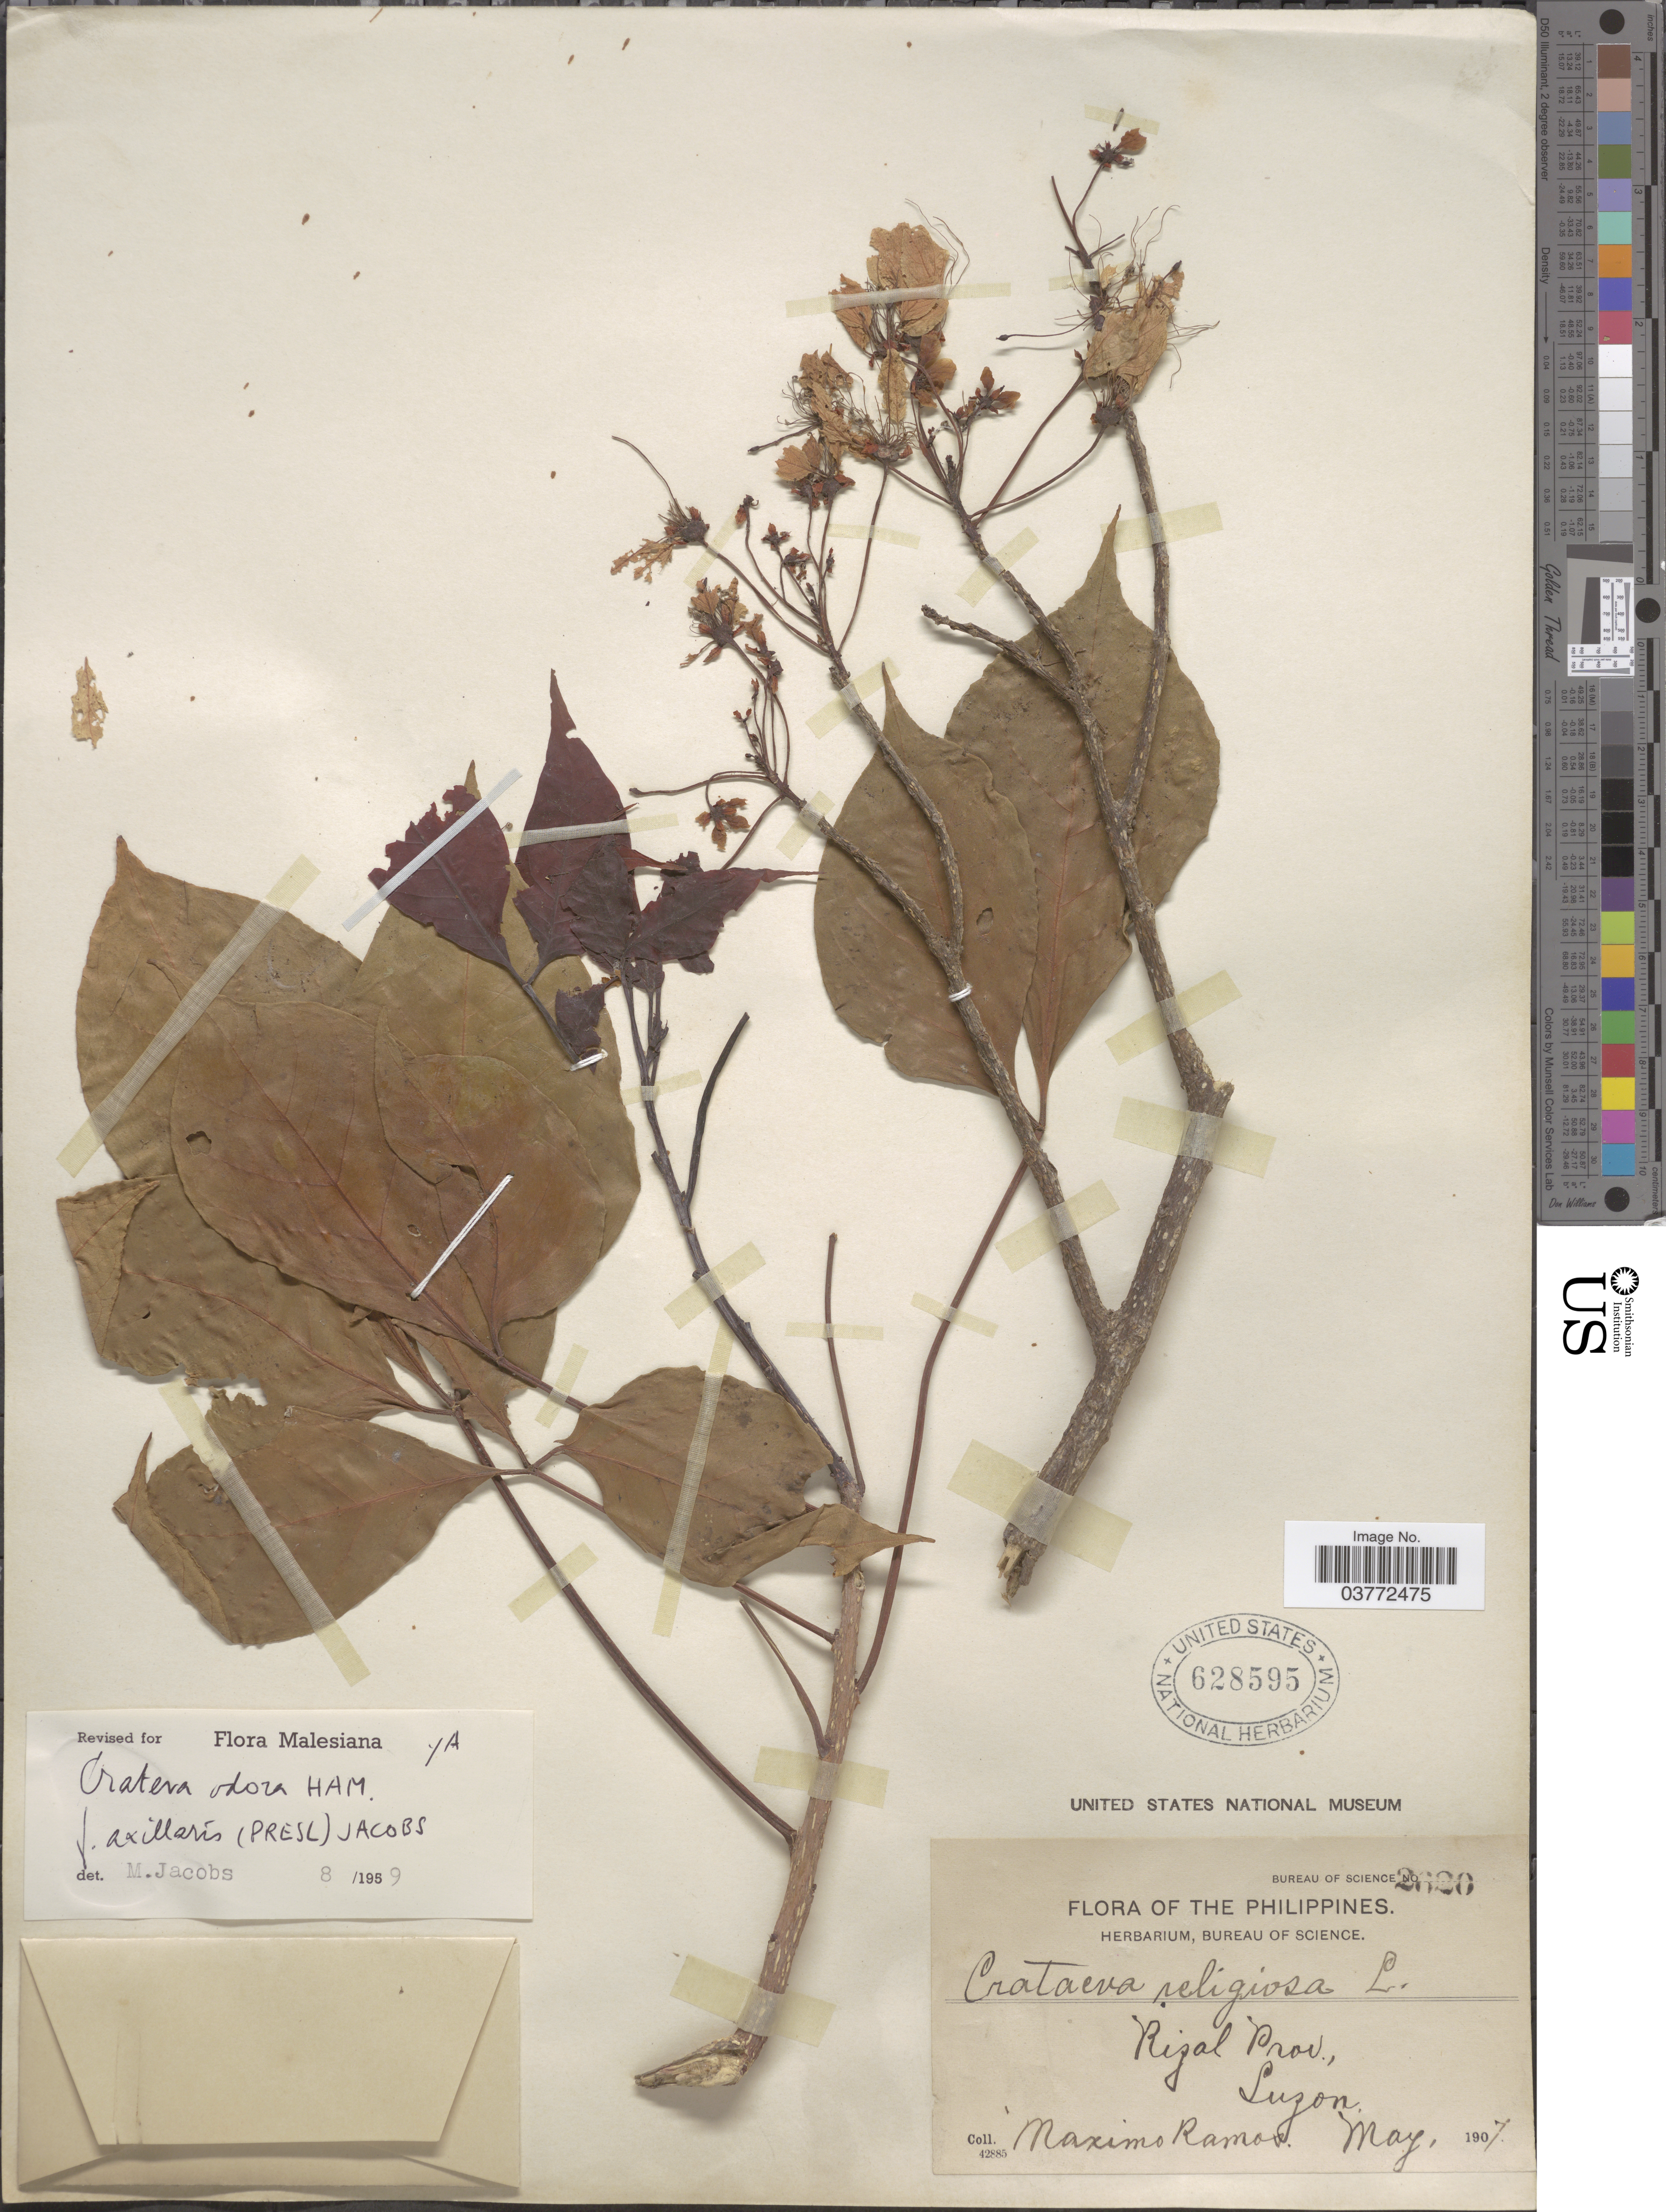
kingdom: Plantae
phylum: Tracheophyta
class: Magnoliopsida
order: Brassicales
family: Capparaceae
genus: Crateva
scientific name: Crateva adansonii subsp. axillaris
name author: (C. Presl) Jacobs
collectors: M. Ramos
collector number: Bureau of Science 2620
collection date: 1907-05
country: Philippines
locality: Rizal Prov., Luzon.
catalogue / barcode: US 628595